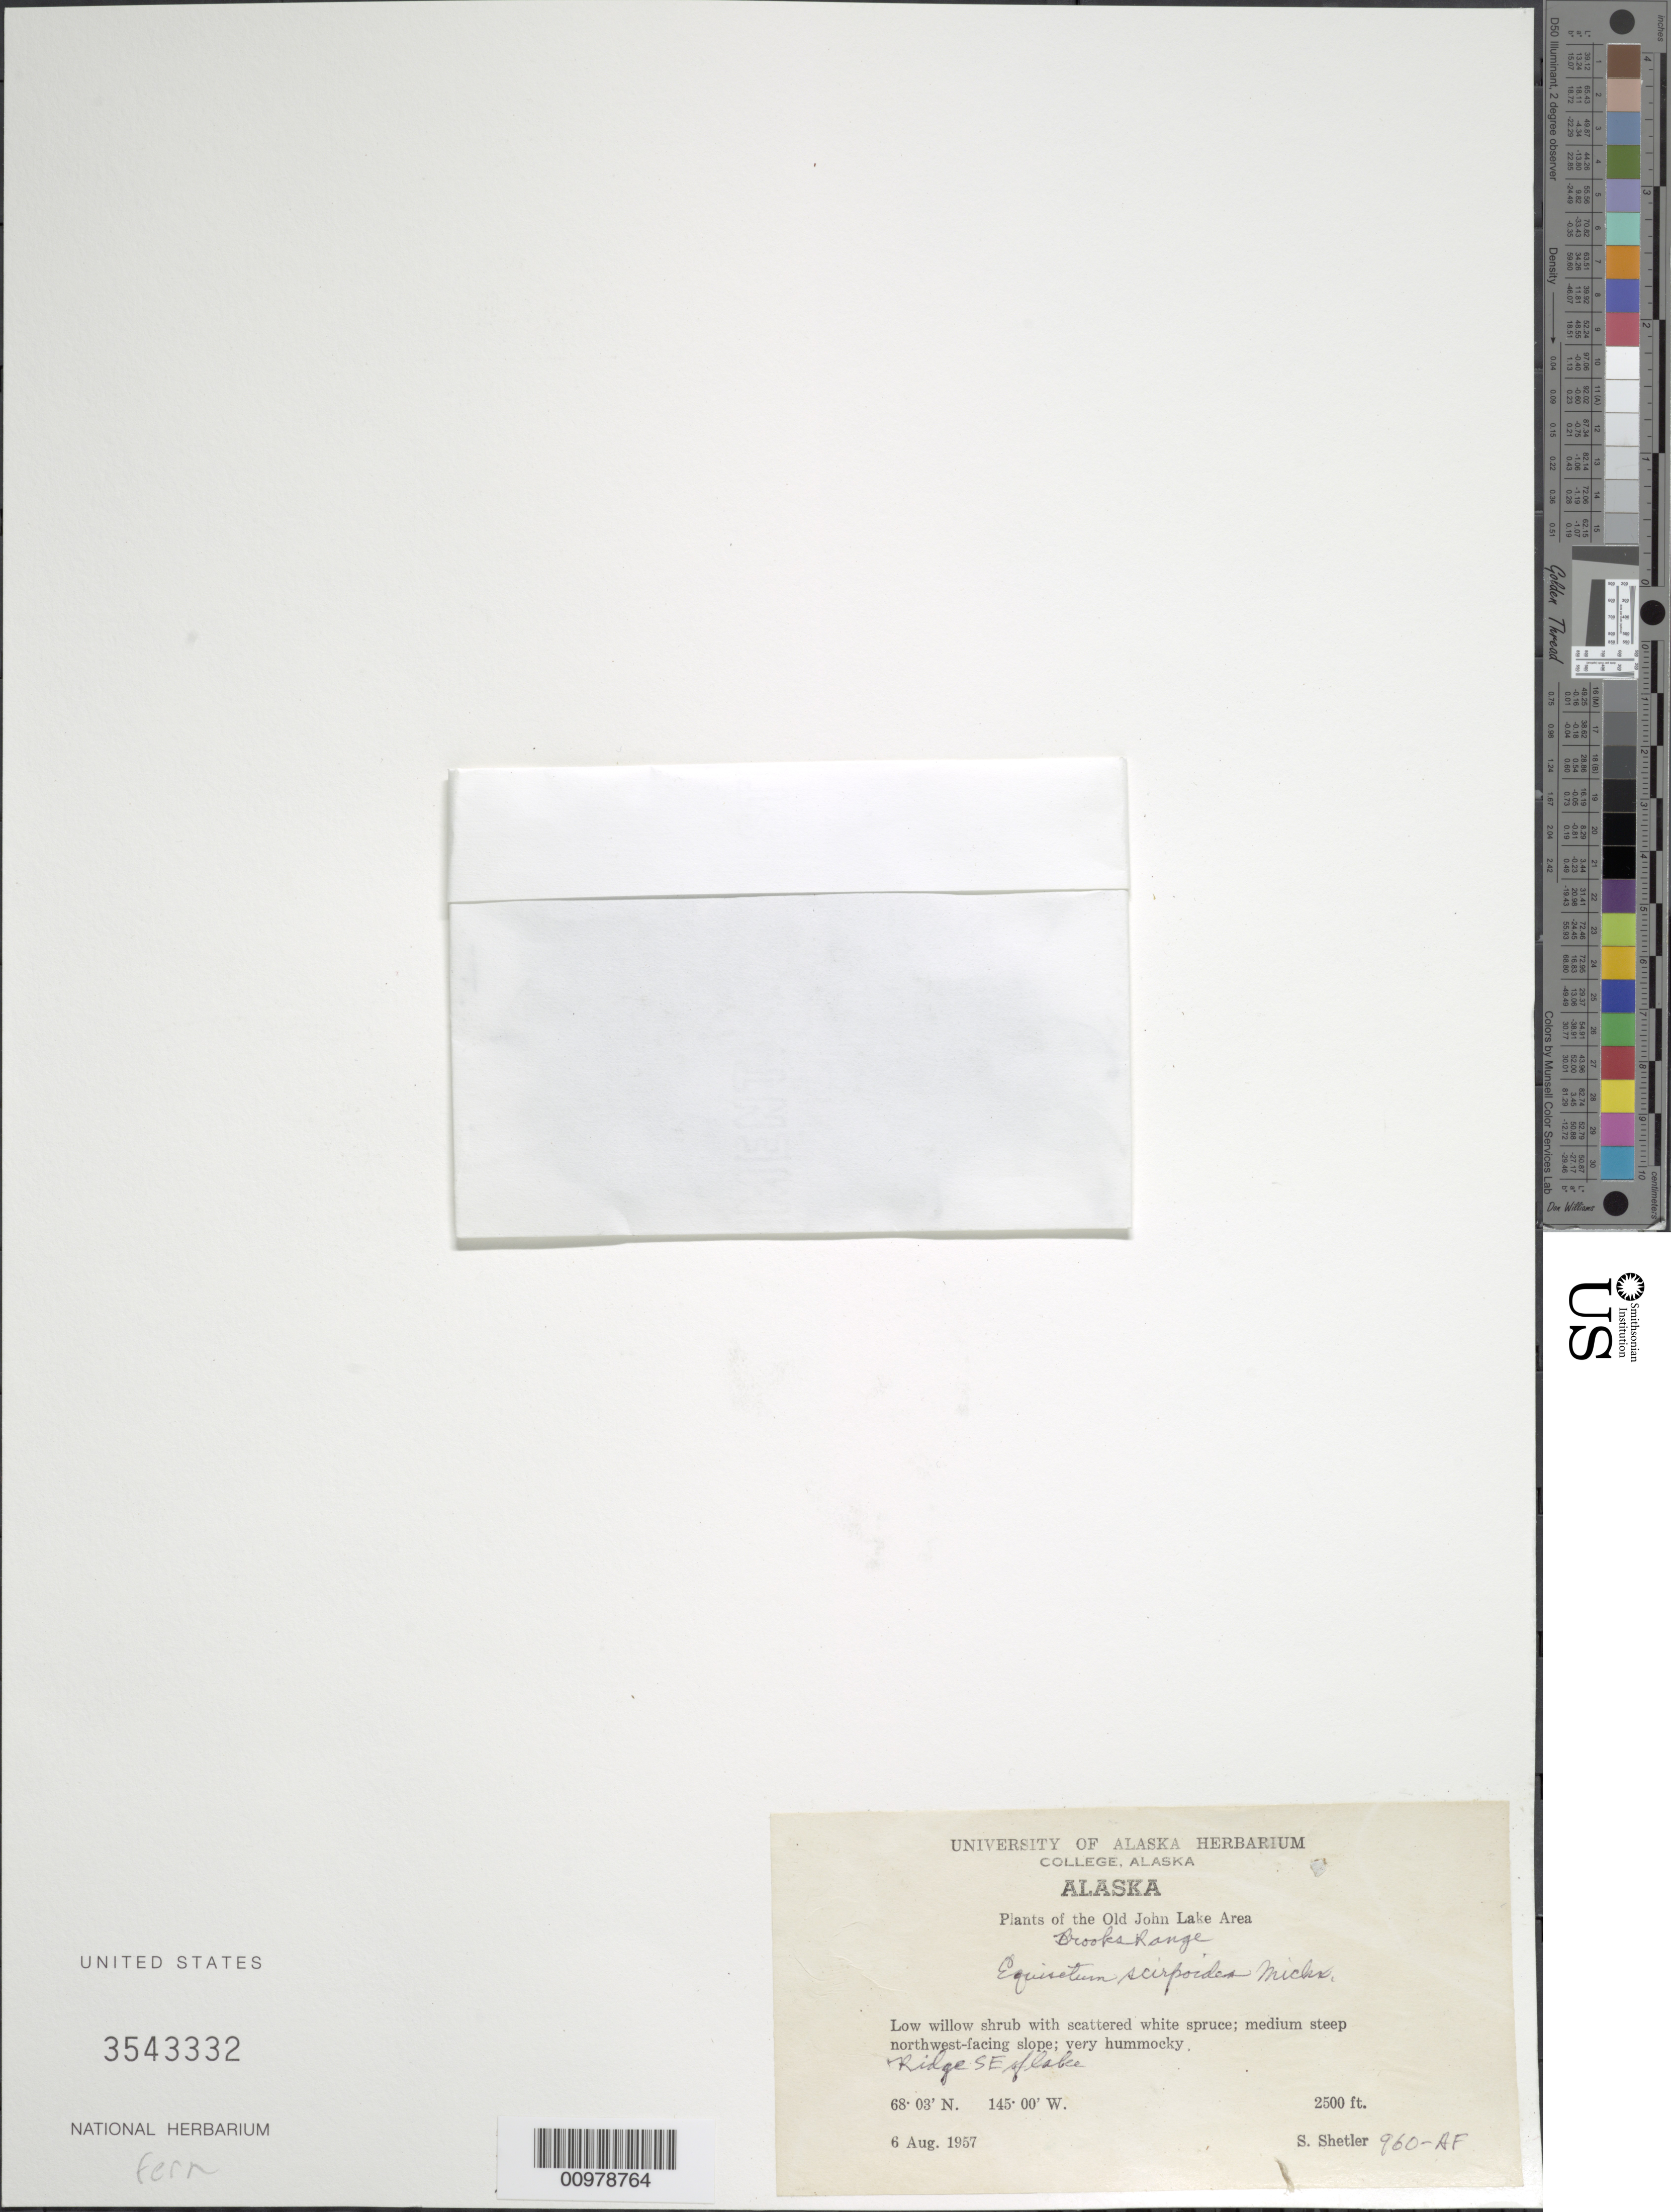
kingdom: Plantae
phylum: Tracheophyta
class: Polypodiopsida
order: Equisetales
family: Equisetaceae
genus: Equisetum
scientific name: Equisetum scirpoides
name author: Michx.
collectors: S. Shetler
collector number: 960-AF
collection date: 1957-08-06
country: United States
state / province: Alaska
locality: Old John Lake Area. Ridge SE of lake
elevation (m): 762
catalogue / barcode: US 3543332